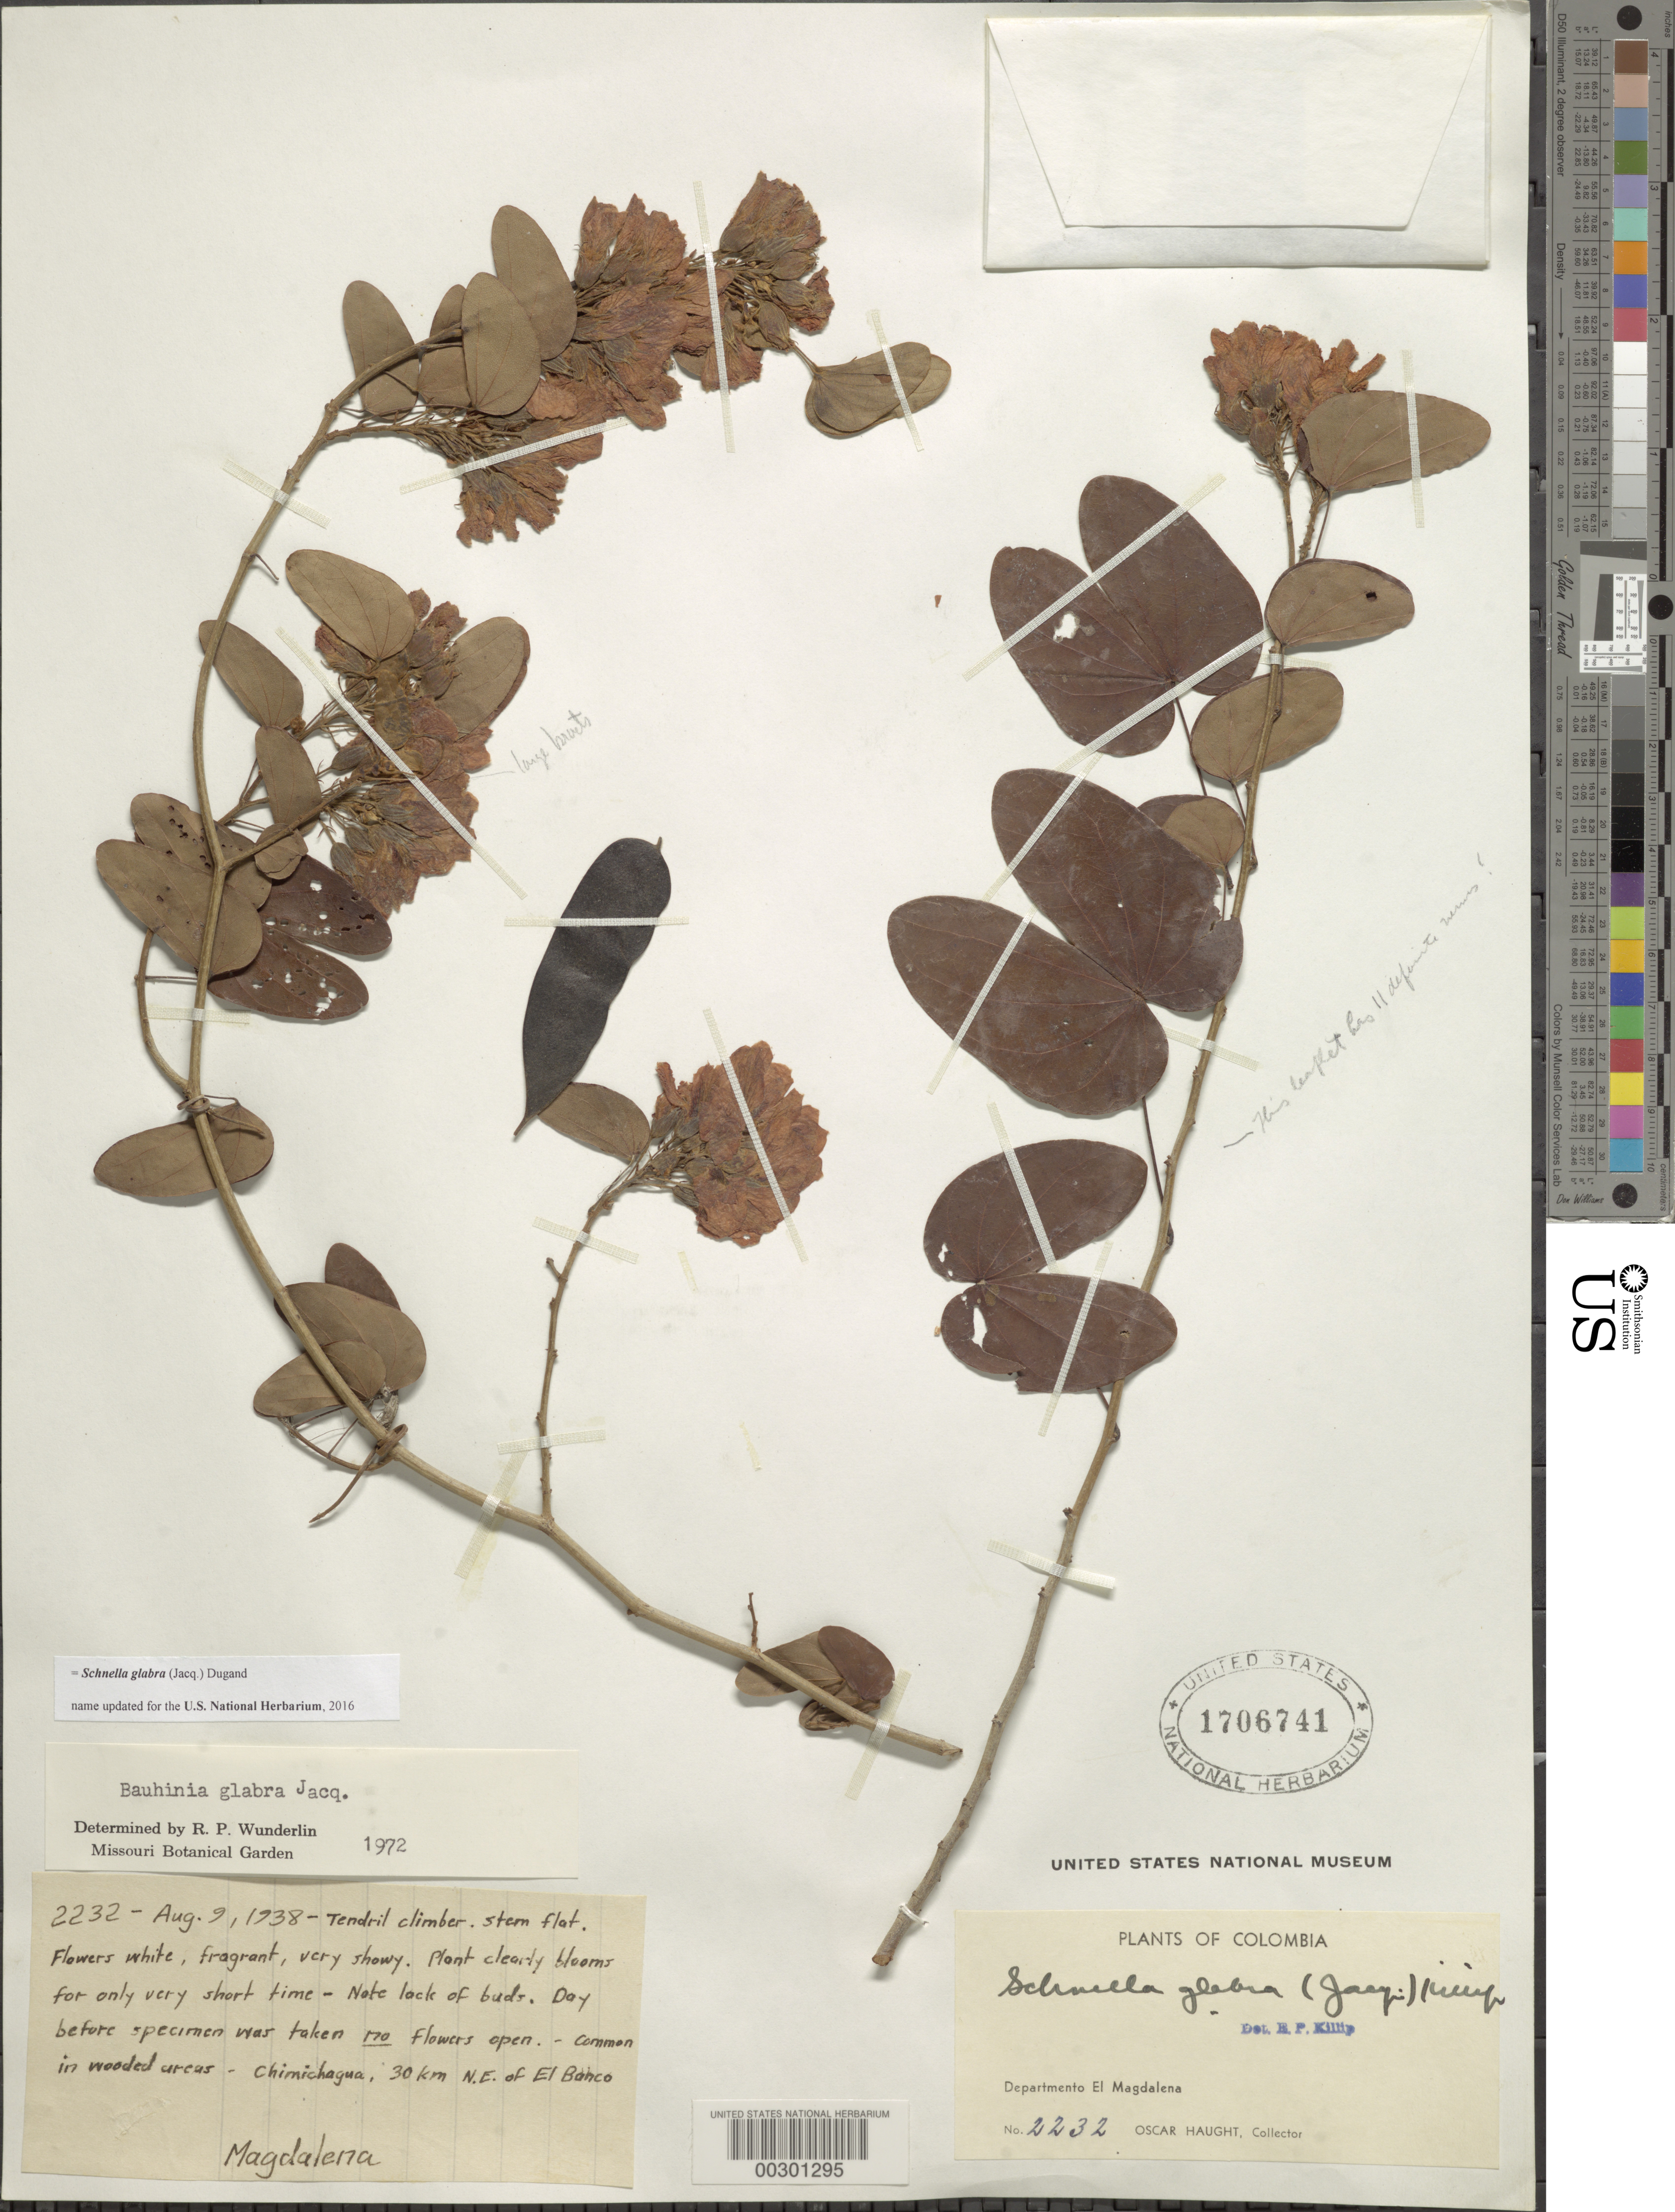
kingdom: Plantae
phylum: Tracheophyta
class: Magnoliopsida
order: Fabales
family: Fabaceae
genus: Schnella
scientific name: Schnella glabra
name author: (Jacq.) Dugand G.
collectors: O. L. Haught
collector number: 2232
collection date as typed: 09 Aug 1938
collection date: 1938-08-09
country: Colombia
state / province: Magdalena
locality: Chimichagua, 30 km NE of el Banco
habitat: Wooded areas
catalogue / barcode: US 1706741